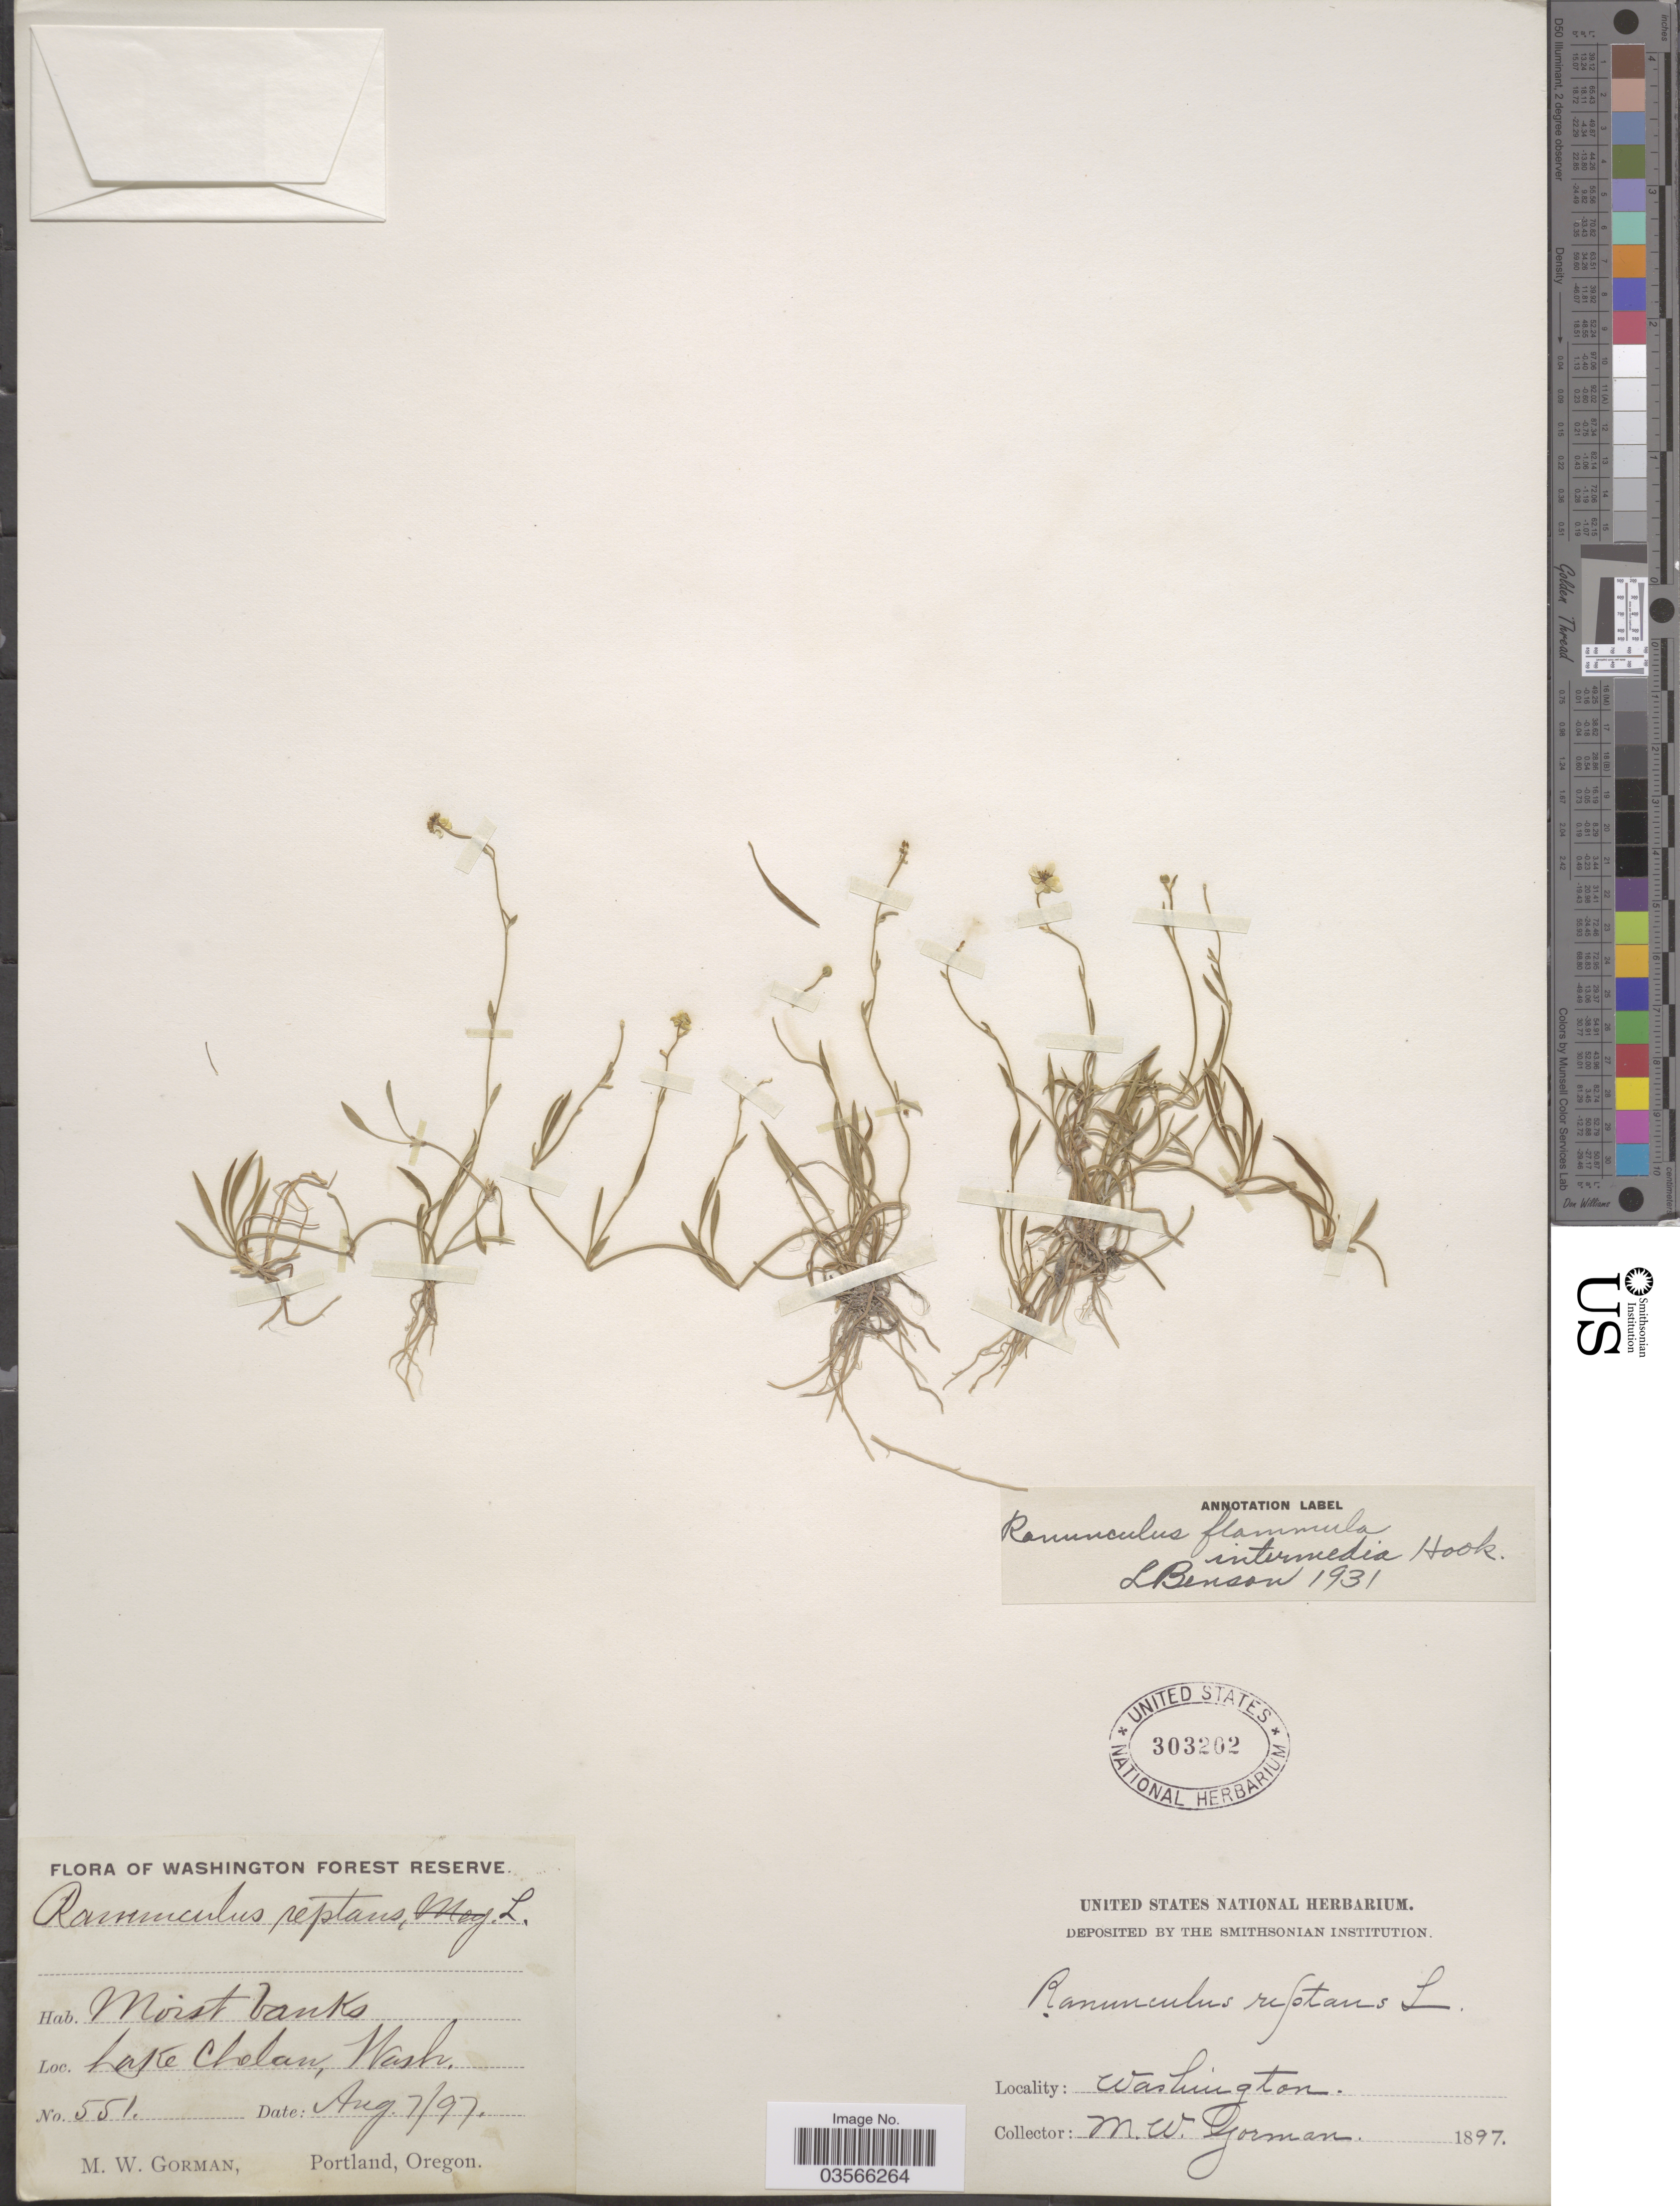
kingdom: Plantae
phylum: Tracheophyta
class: Magnoliopsida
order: Ranunculales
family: Ranunculaceae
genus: Ranunculus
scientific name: Ranunculus flammula var. ovalis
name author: (J.M. Bigelow) L.D. Benson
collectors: M. W. Gorman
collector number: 551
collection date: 1897-08-07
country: United States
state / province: Washington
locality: Washington Forest Reserve. Lake Chelan.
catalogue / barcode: US 303202